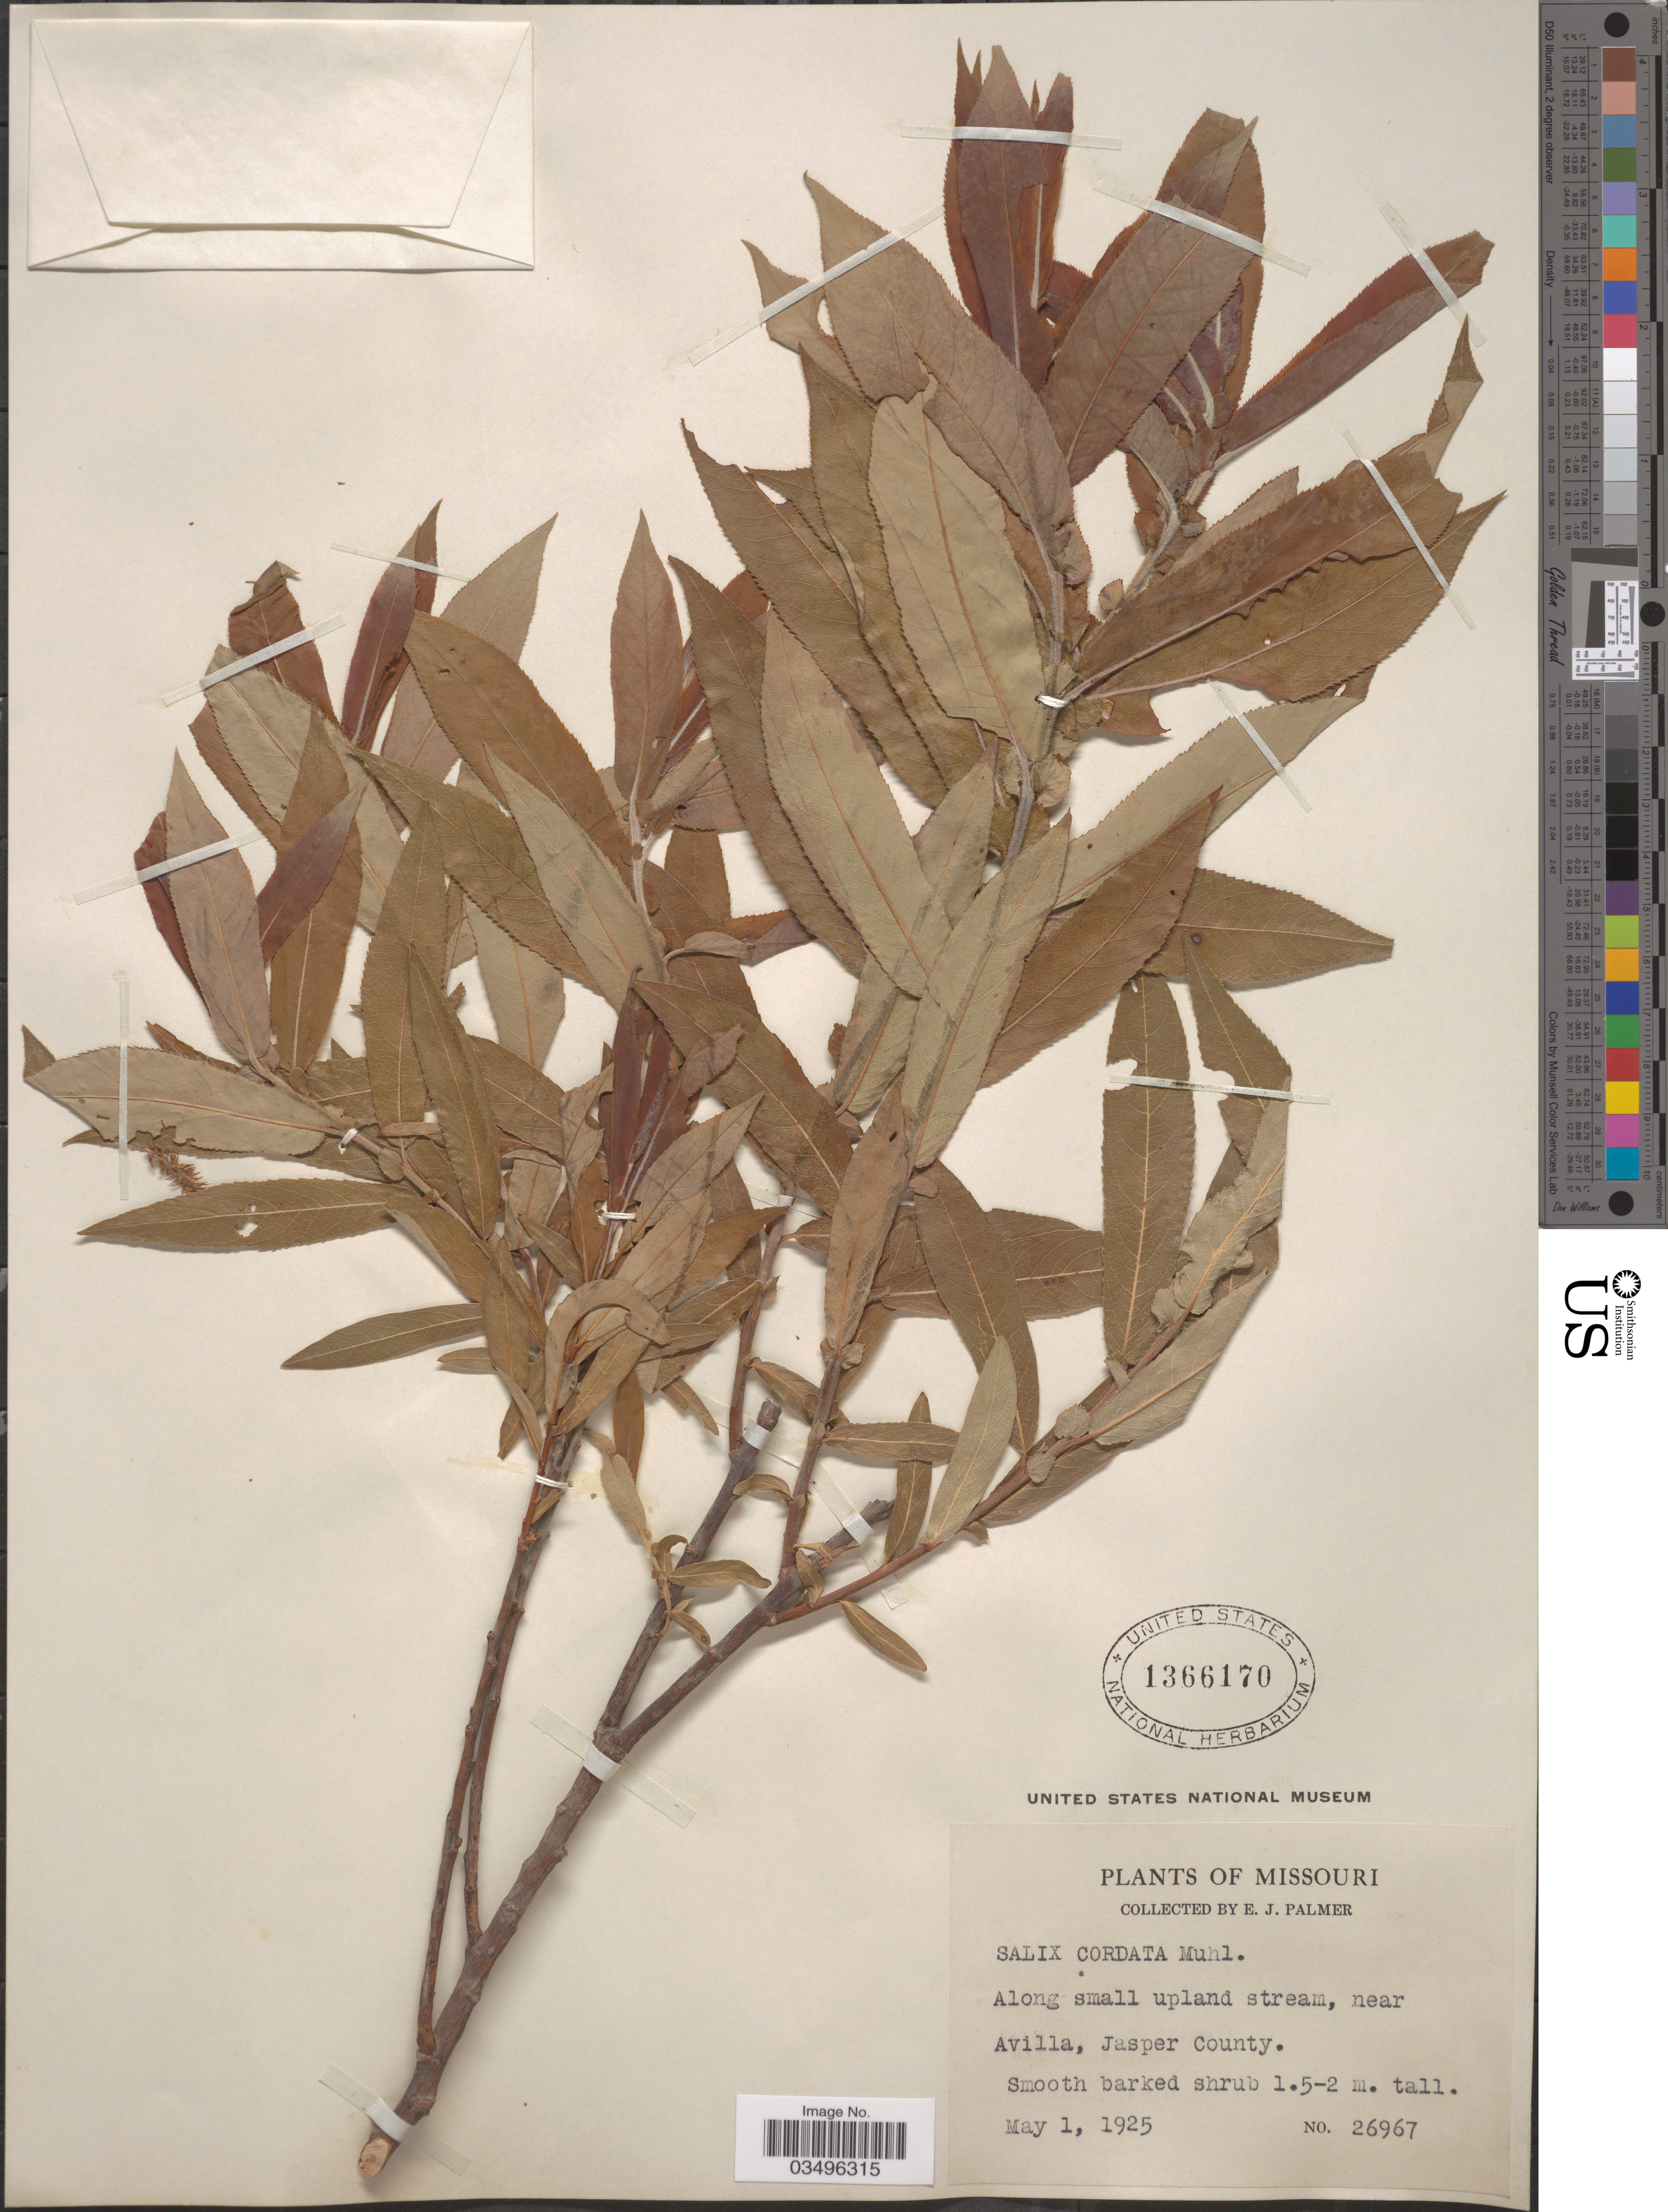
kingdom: Plantae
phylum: Tracheophyta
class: Magnoliopsida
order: Malpighiales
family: Salicaceae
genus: Salix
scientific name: Salix cordata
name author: Michx.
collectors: E. J. Palmer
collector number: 26967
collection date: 1925-05-01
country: United States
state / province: Missouri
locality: Along small upland stream, near Avilla, Jasper County.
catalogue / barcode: US 1366170